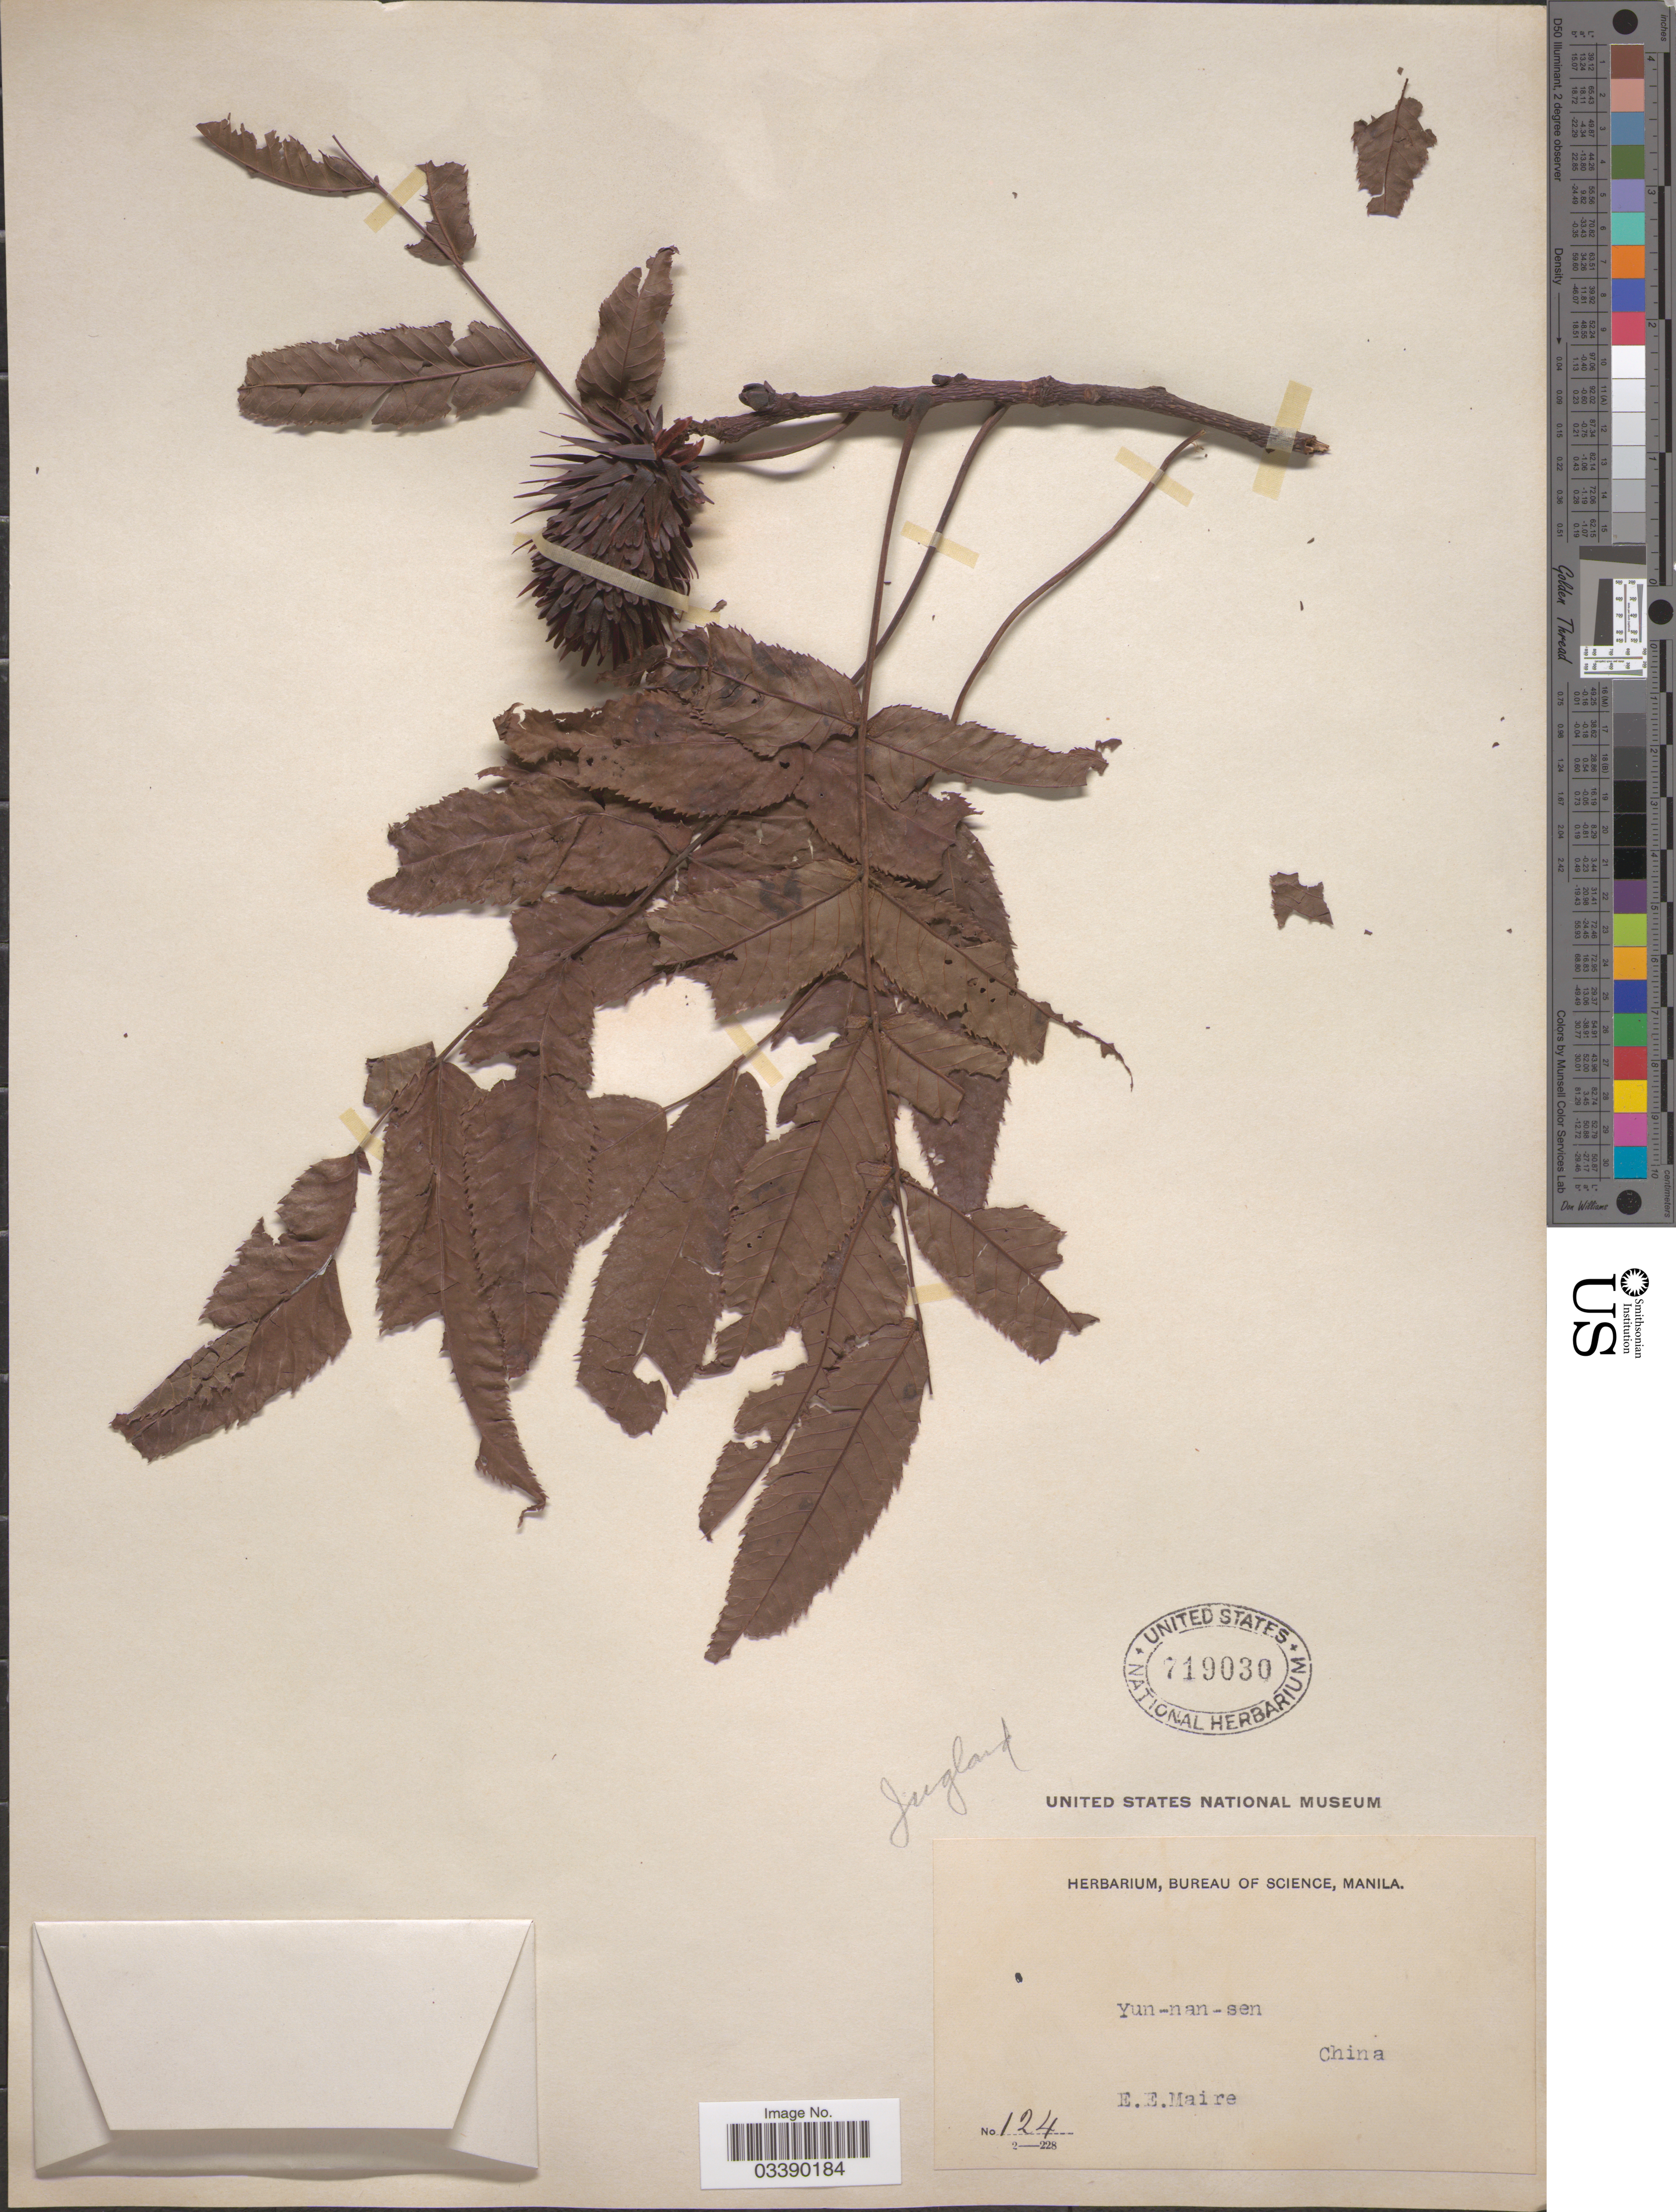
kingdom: Plantae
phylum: Tracheophyta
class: Magnoliopsida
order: Fagales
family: Juglandaceae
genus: Platycarya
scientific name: Platycarya strobilacea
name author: Siebold & Zucc.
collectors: E. E. Maire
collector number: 124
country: China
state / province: Yunnan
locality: Yun-nan-sen.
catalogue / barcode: US 719030